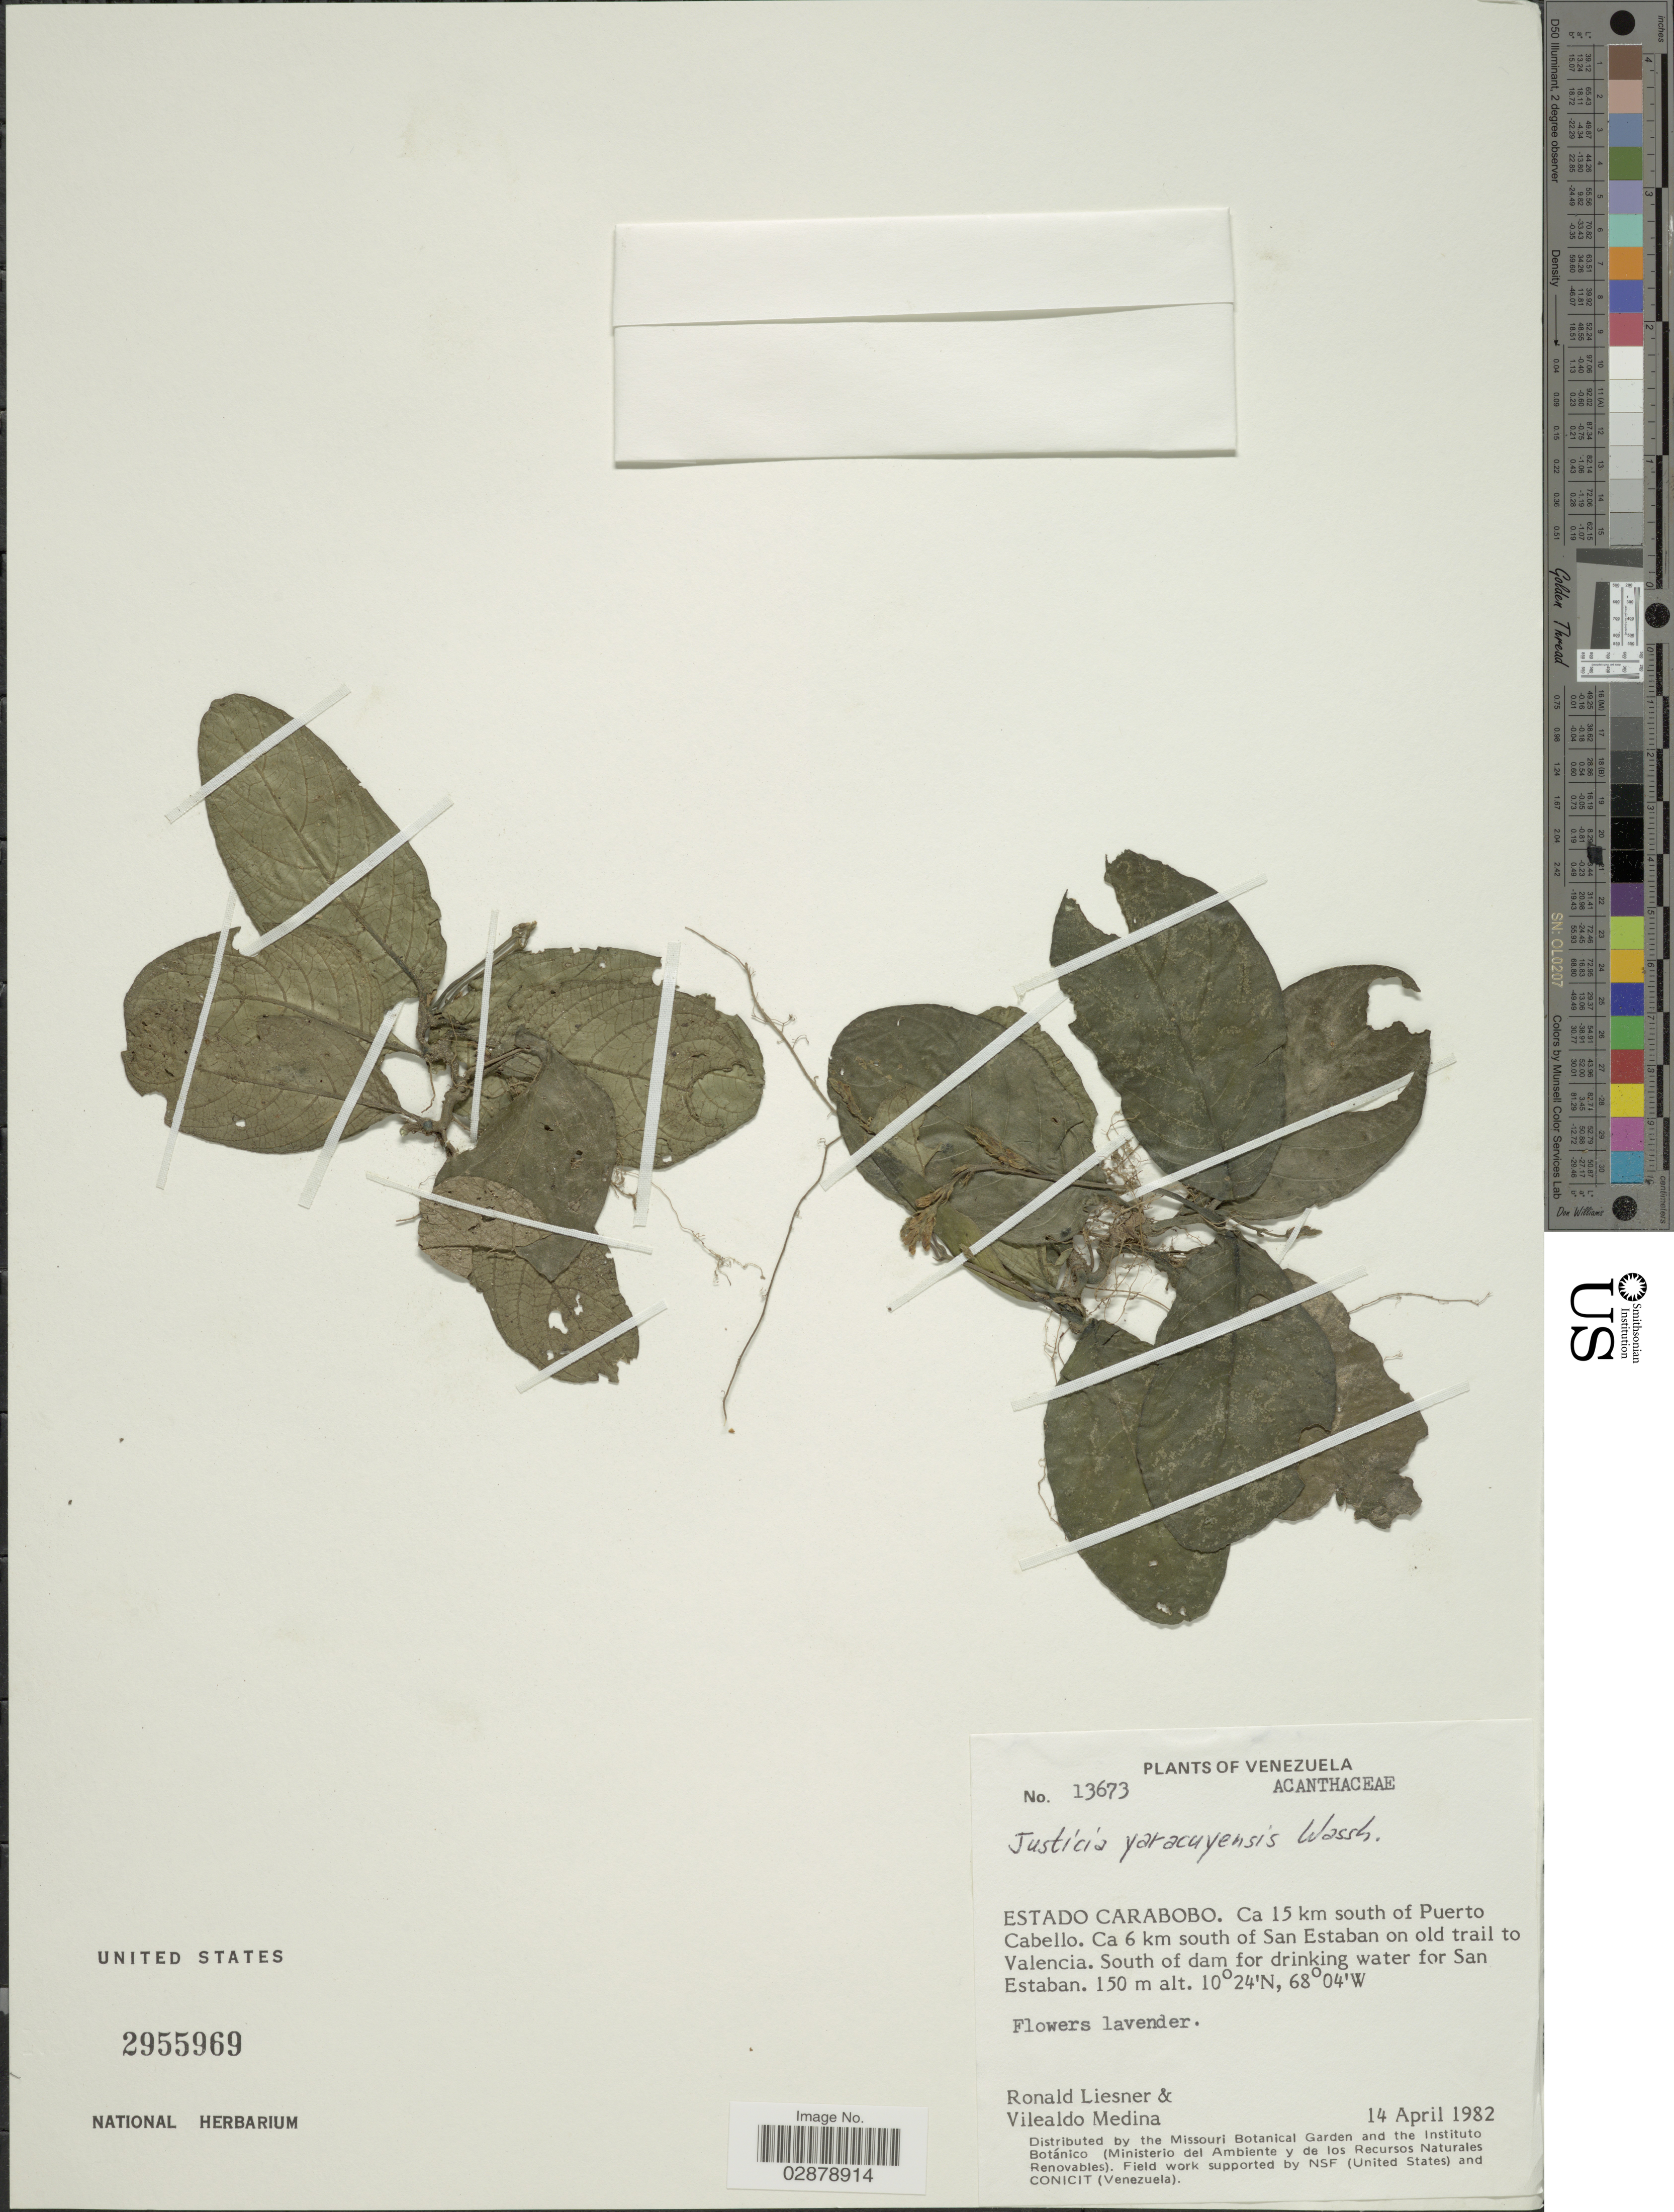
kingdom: Plantae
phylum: Tracheophyta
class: Magnoliopsida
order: Lamiales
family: Acanthaceae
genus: Justicia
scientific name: Justicia effusa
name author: D.N. Gibson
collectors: R. L. Liesner & V. Medina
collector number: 13673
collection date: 1982-04-14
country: Venezuela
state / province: Carabobo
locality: Ca 15 km south of Puerto Cabello. Ca 6 km south of San Estaban on old trail to Valencia. South of dam for drinking water for San Estaban.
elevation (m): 150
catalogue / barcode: US 2955969